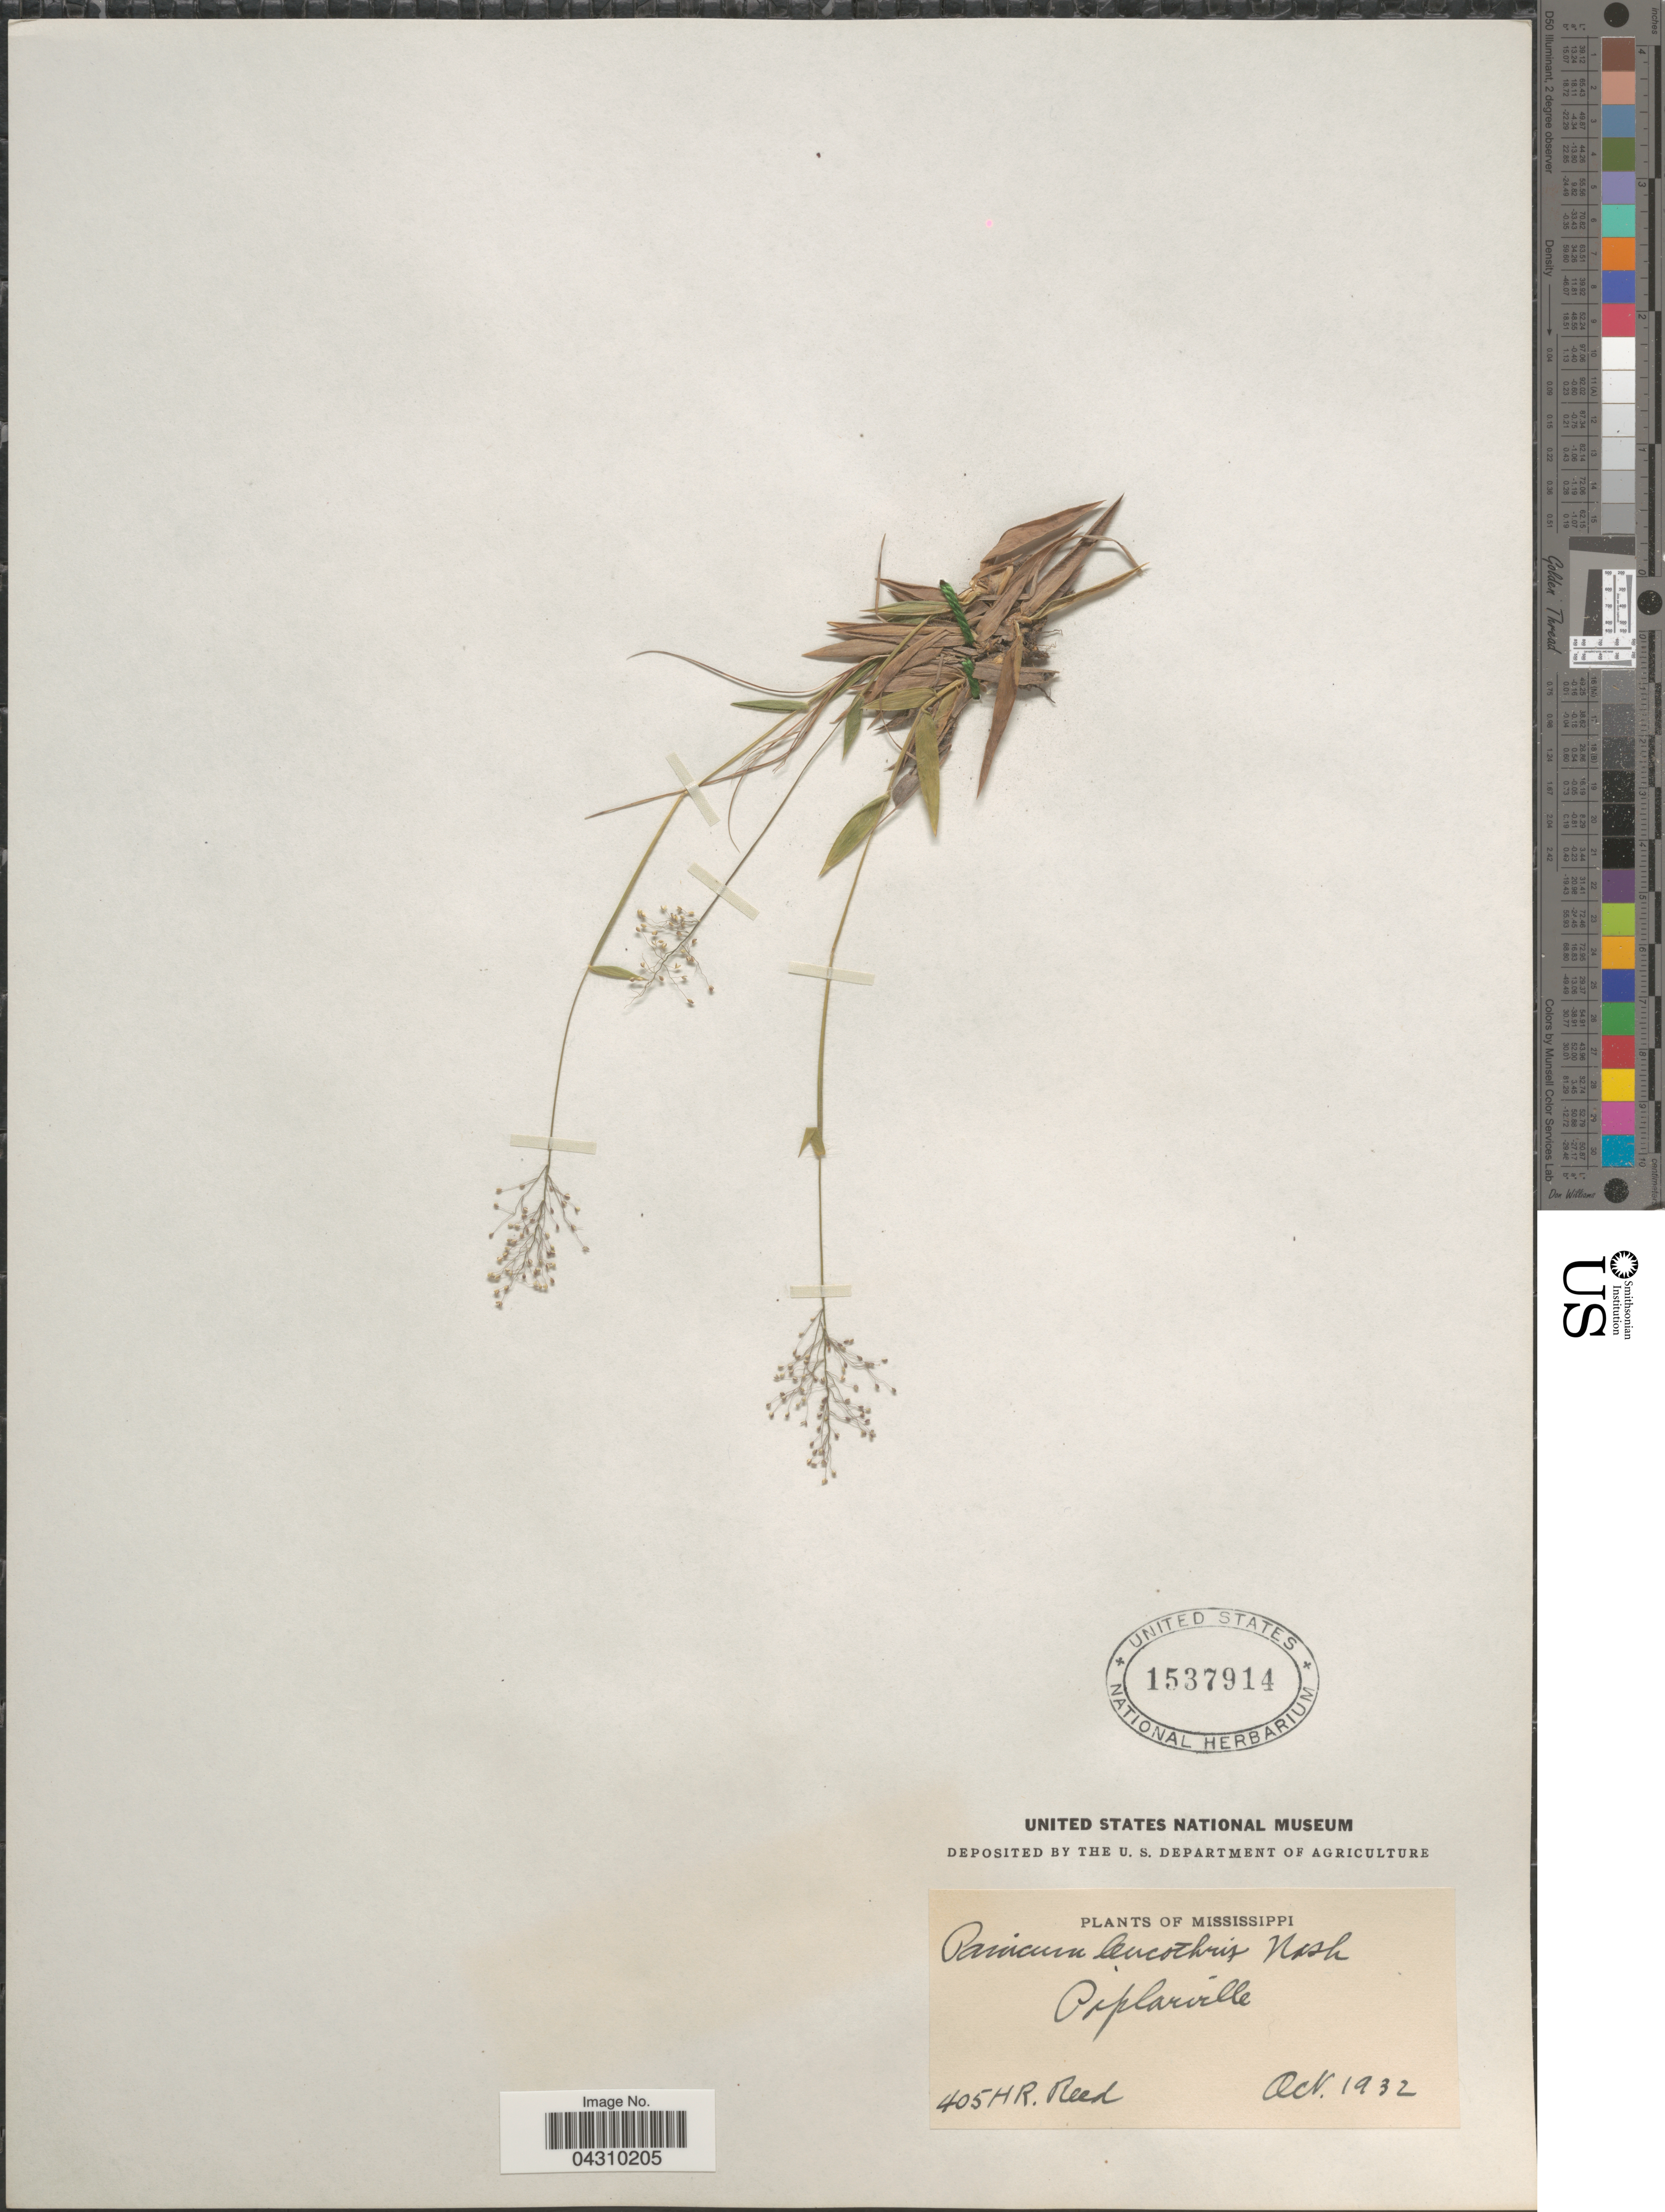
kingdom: Plantae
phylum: Tracheophyta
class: Liliopsida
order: Poales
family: Poaceae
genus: Dichanthelium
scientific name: Dichanthelium acuminatum var. acuminatum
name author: (Sw.) Gould & C.A. Clark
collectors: H. Reed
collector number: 405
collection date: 1932-10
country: United States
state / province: Mississippi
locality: Poplarville.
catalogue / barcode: US 1537914